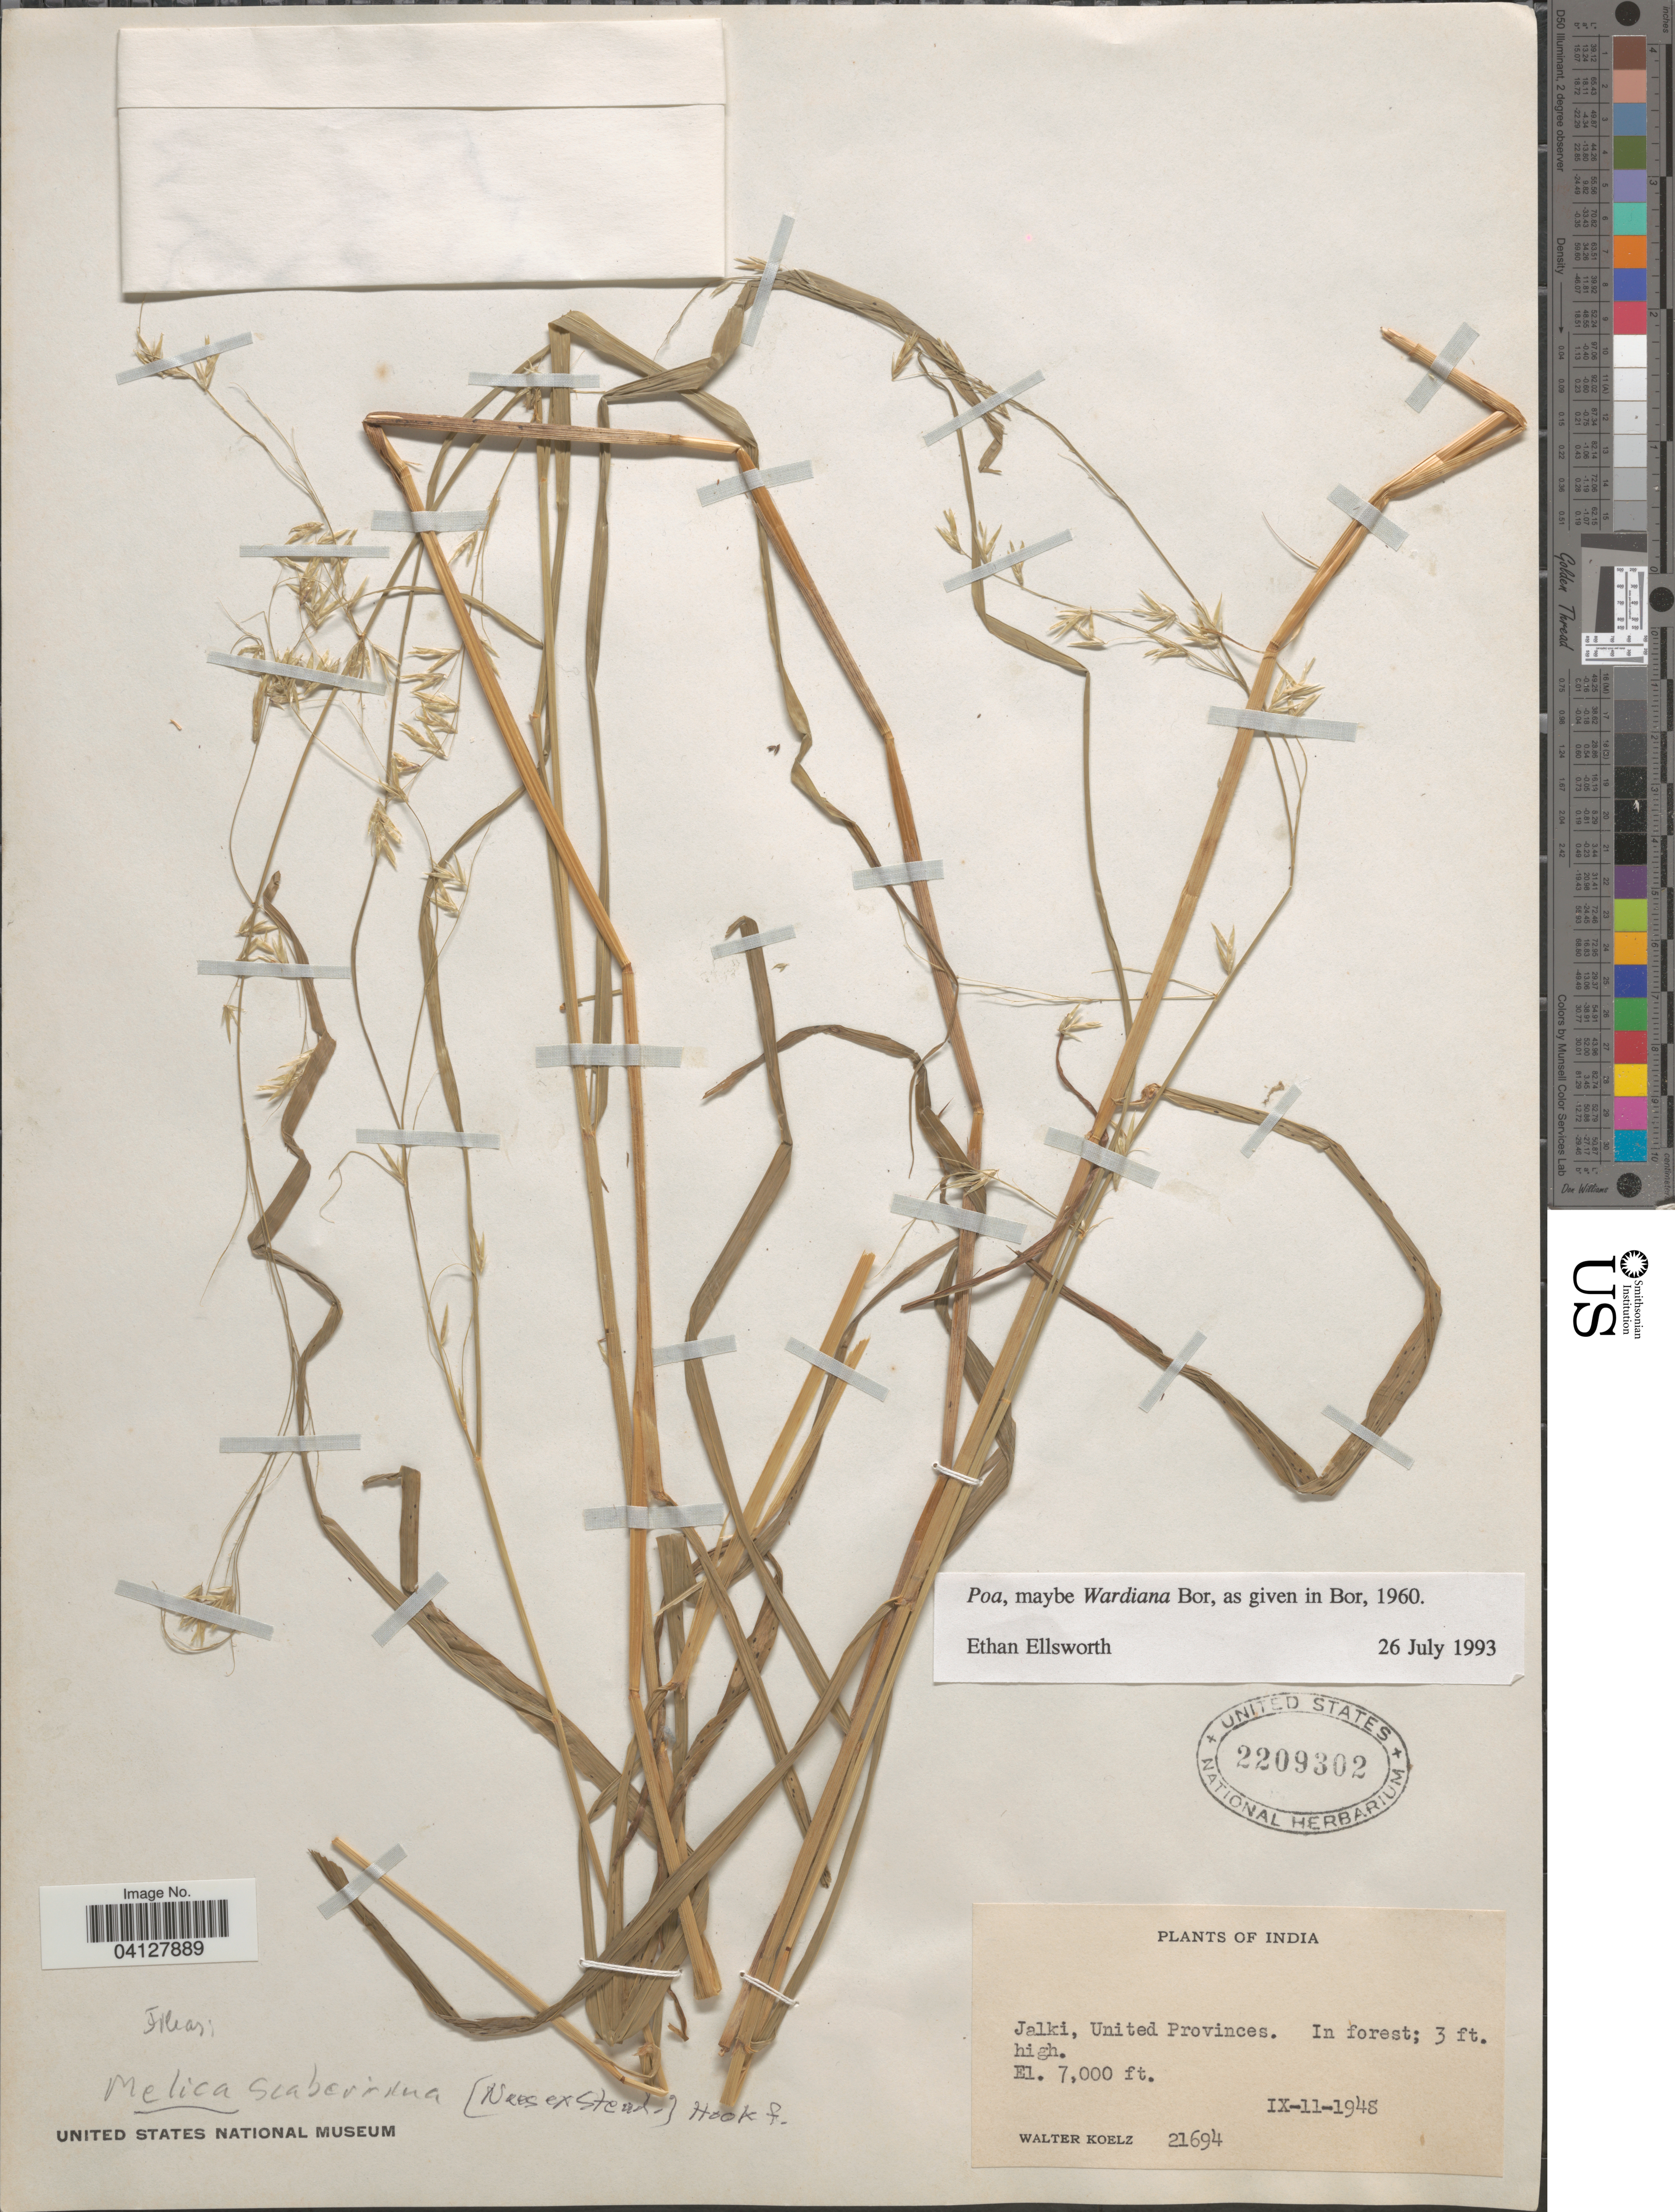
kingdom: Plantae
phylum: Tracheophyta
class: Liliopsida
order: Poales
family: Poaceae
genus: Poa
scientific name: Poa wardiana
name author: Bor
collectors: W. N. Koelz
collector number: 21694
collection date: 1948-09-11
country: India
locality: Jalki, United Provinces.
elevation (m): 2134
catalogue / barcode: US 2209302